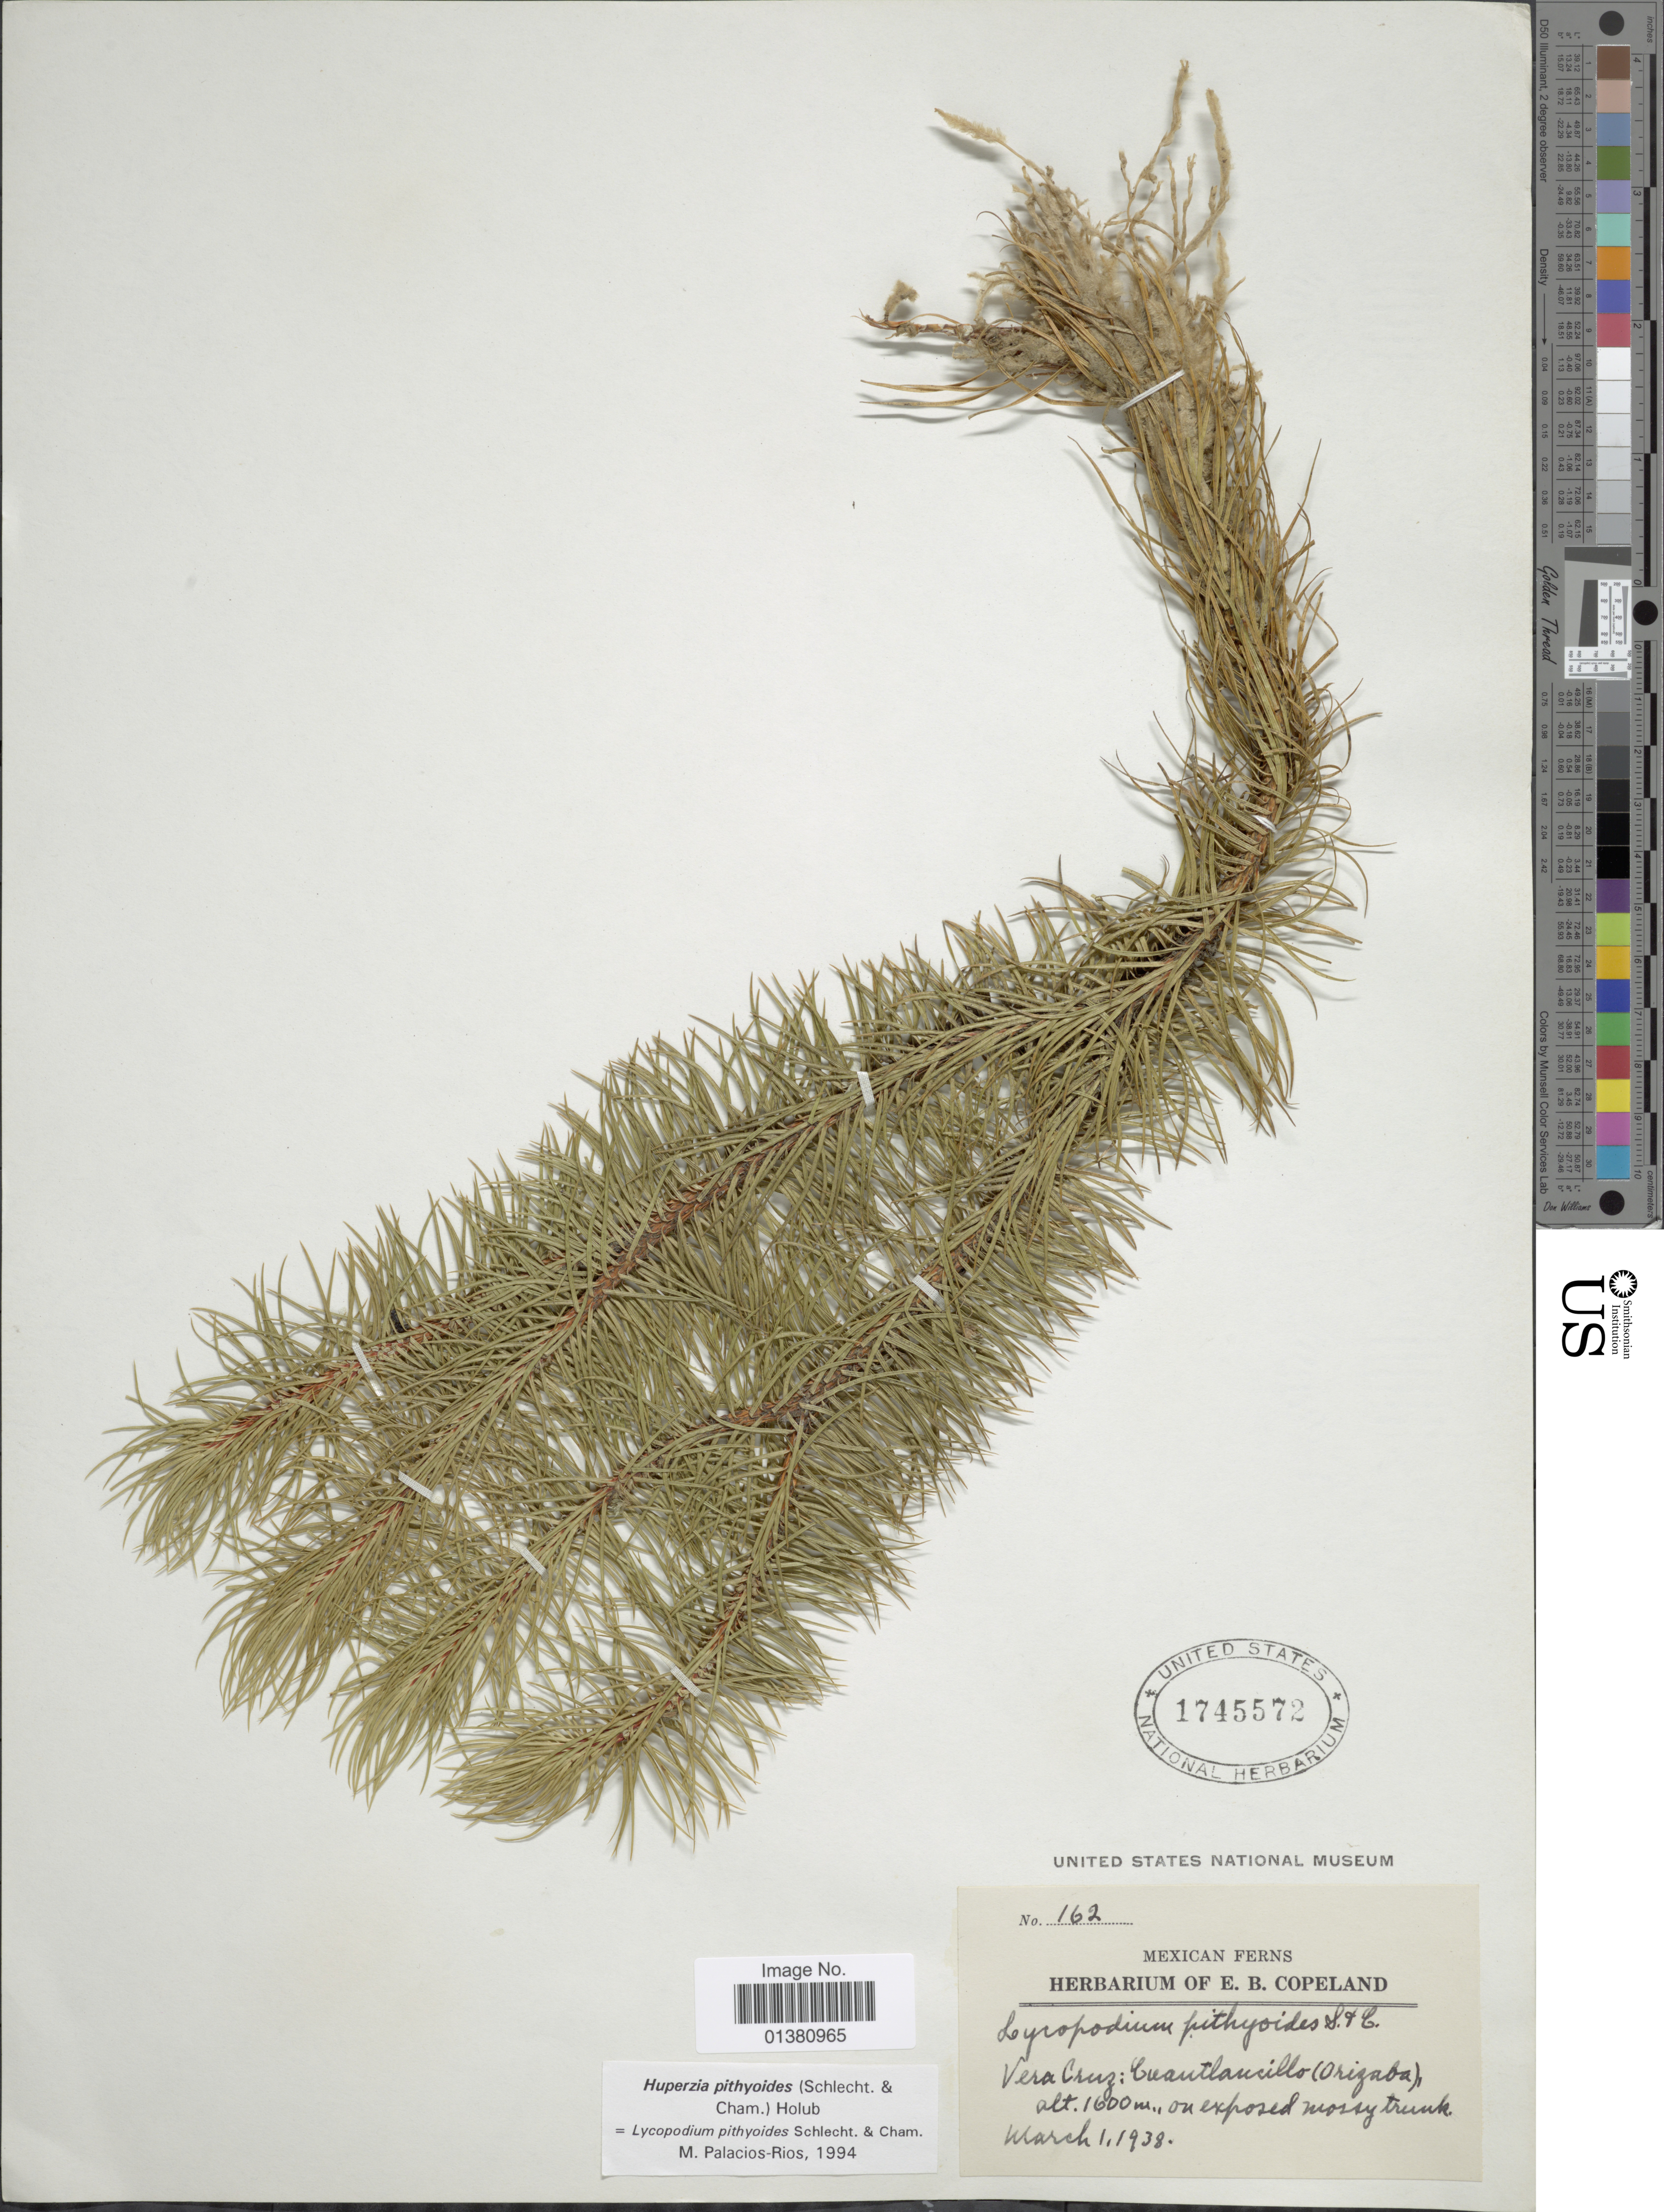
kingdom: Plantae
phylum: Tracheophyta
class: Lycopodiopsida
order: Lycopodiales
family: Lycopodiaceae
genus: Phlegmariurus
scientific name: Phlegmariurus pithyoides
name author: (Schltdl. & Cham.) B. Øllg.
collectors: E. B. Copeland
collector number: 162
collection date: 1938-03-01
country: Mexico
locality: VeraCruz: Cuantlancillo (Orizaba)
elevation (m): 1600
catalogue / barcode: US 1745572